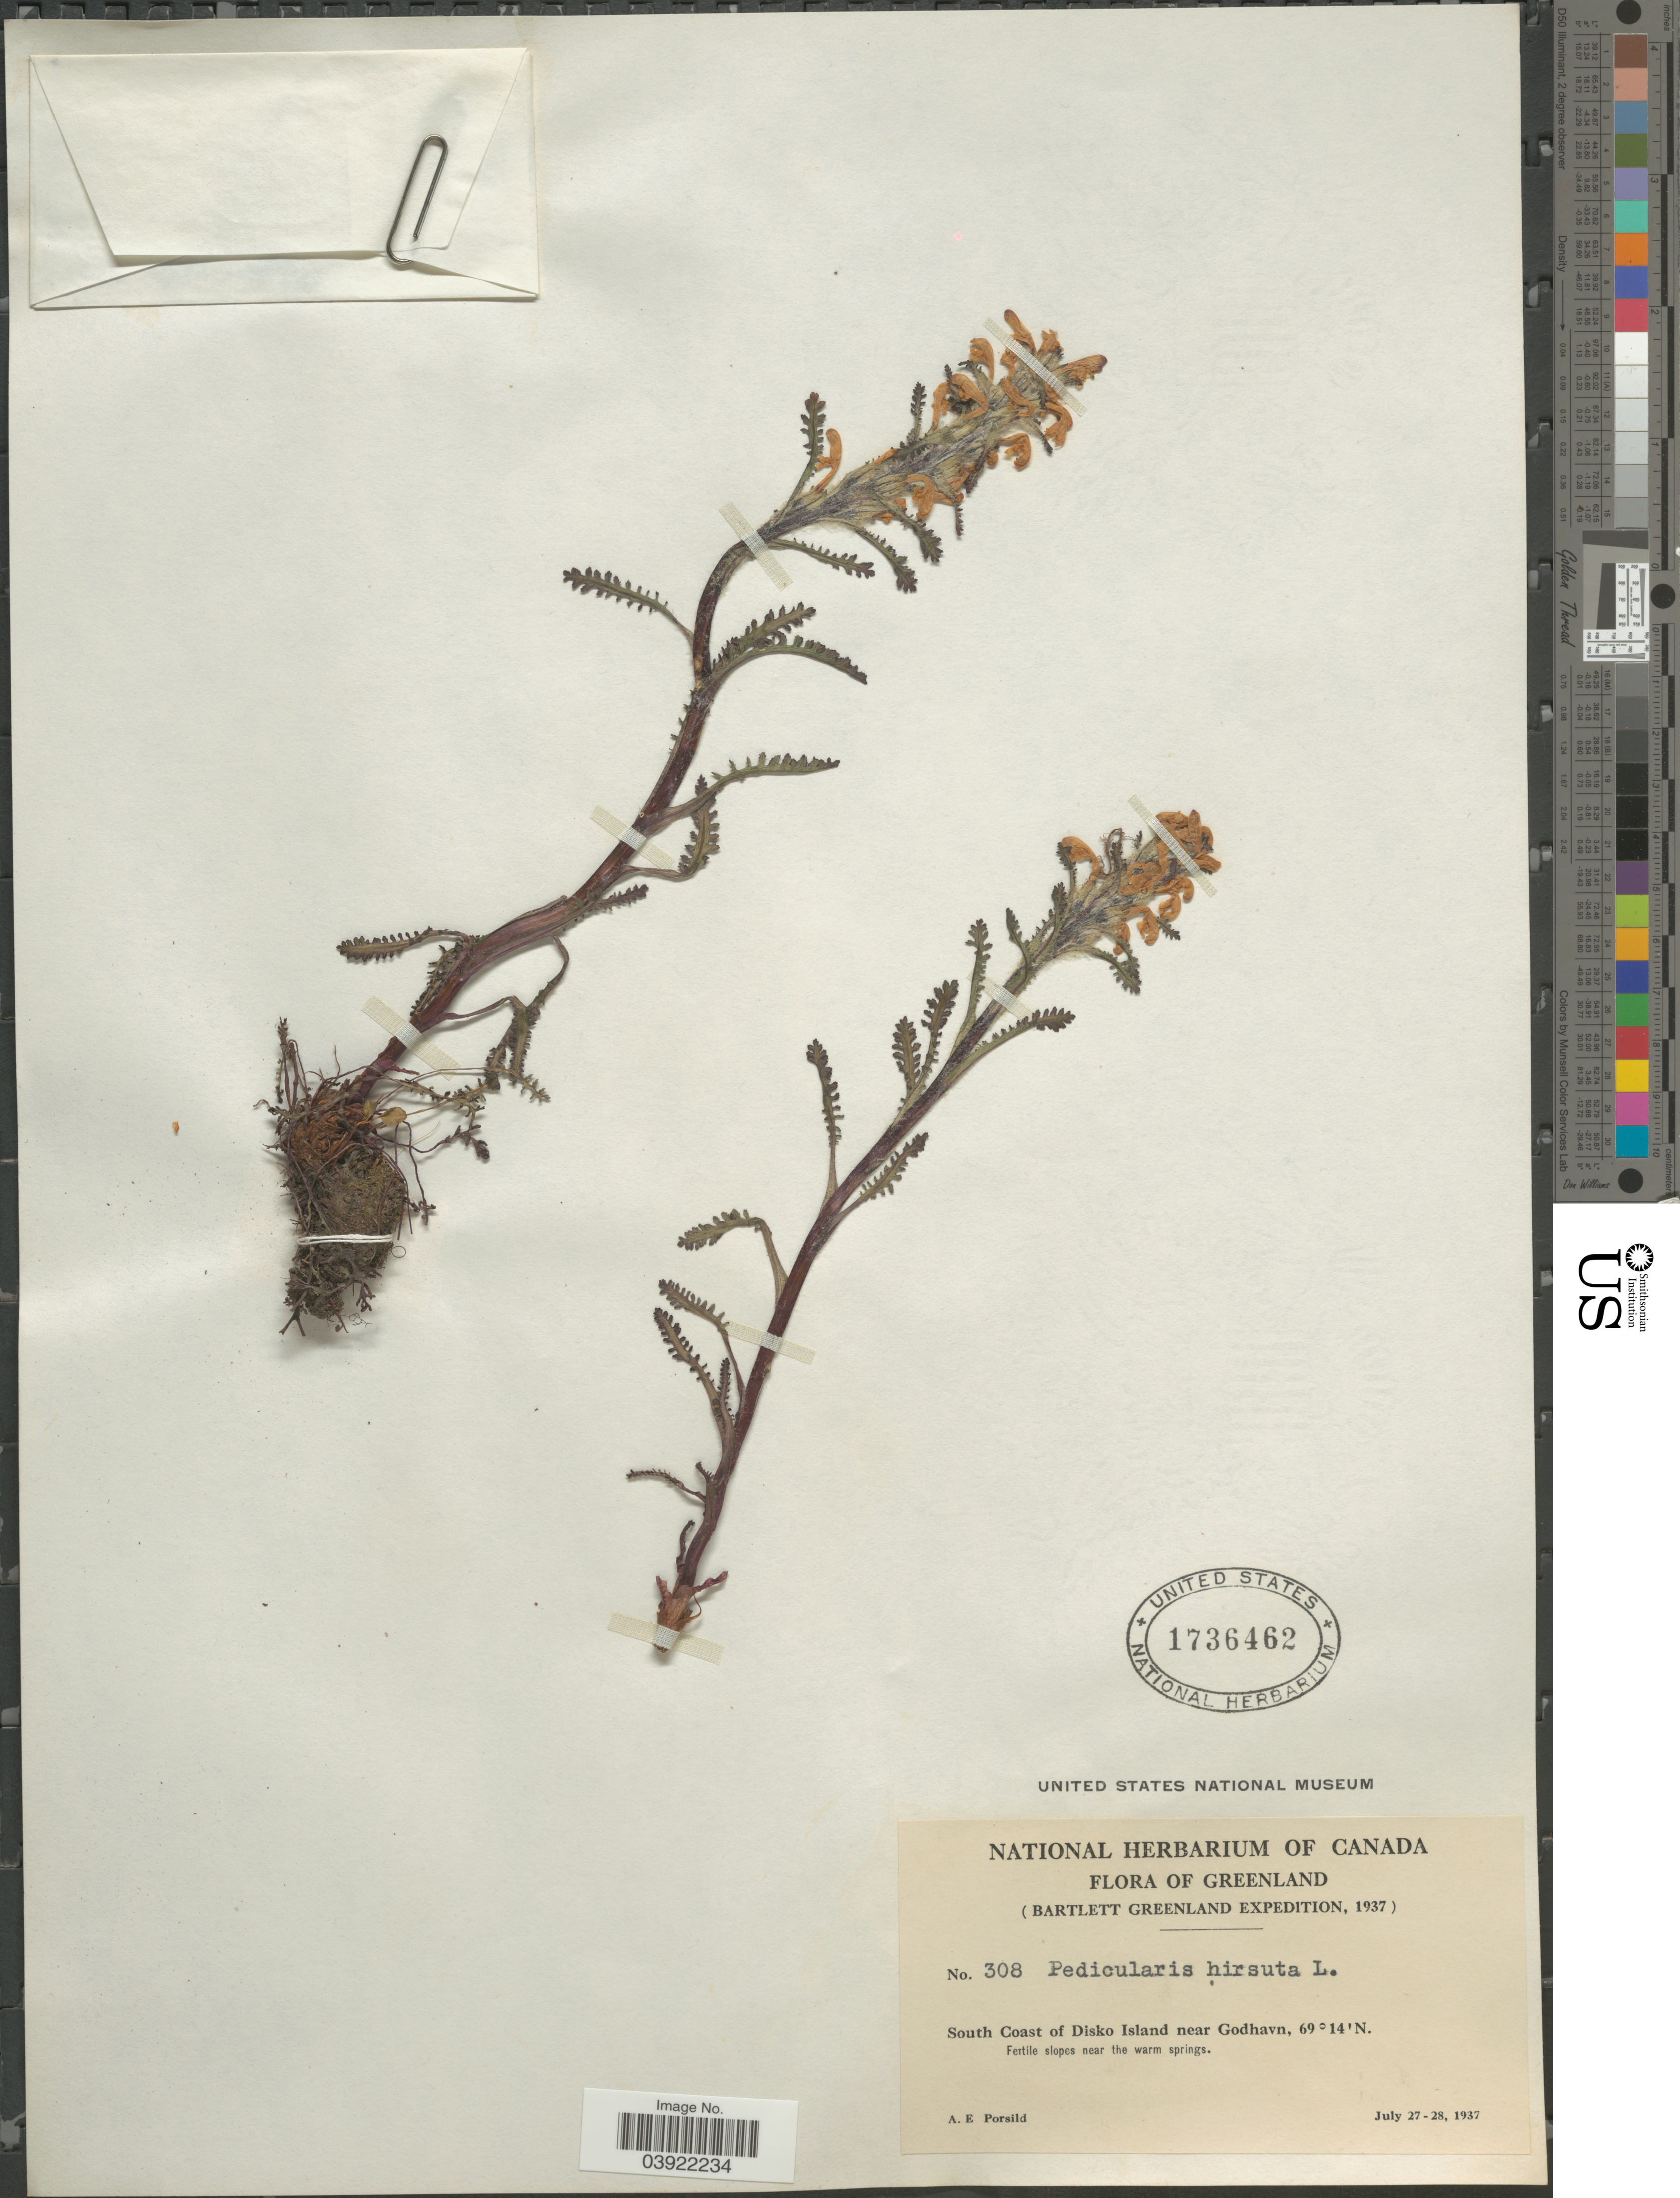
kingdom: Plantae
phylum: Tracheophyta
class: Magnoliopsida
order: Lamiales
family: Orobanchaceae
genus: Pedicularis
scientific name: Pedicularis hirsuta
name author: L.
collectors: A. E. Porsild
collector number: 308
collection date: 1937-07-27/1937-07-28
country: Greenland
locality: South Coast of Disko Island near Godhavn. Fertile slopes near the warm springs.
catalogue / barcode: US 1736462